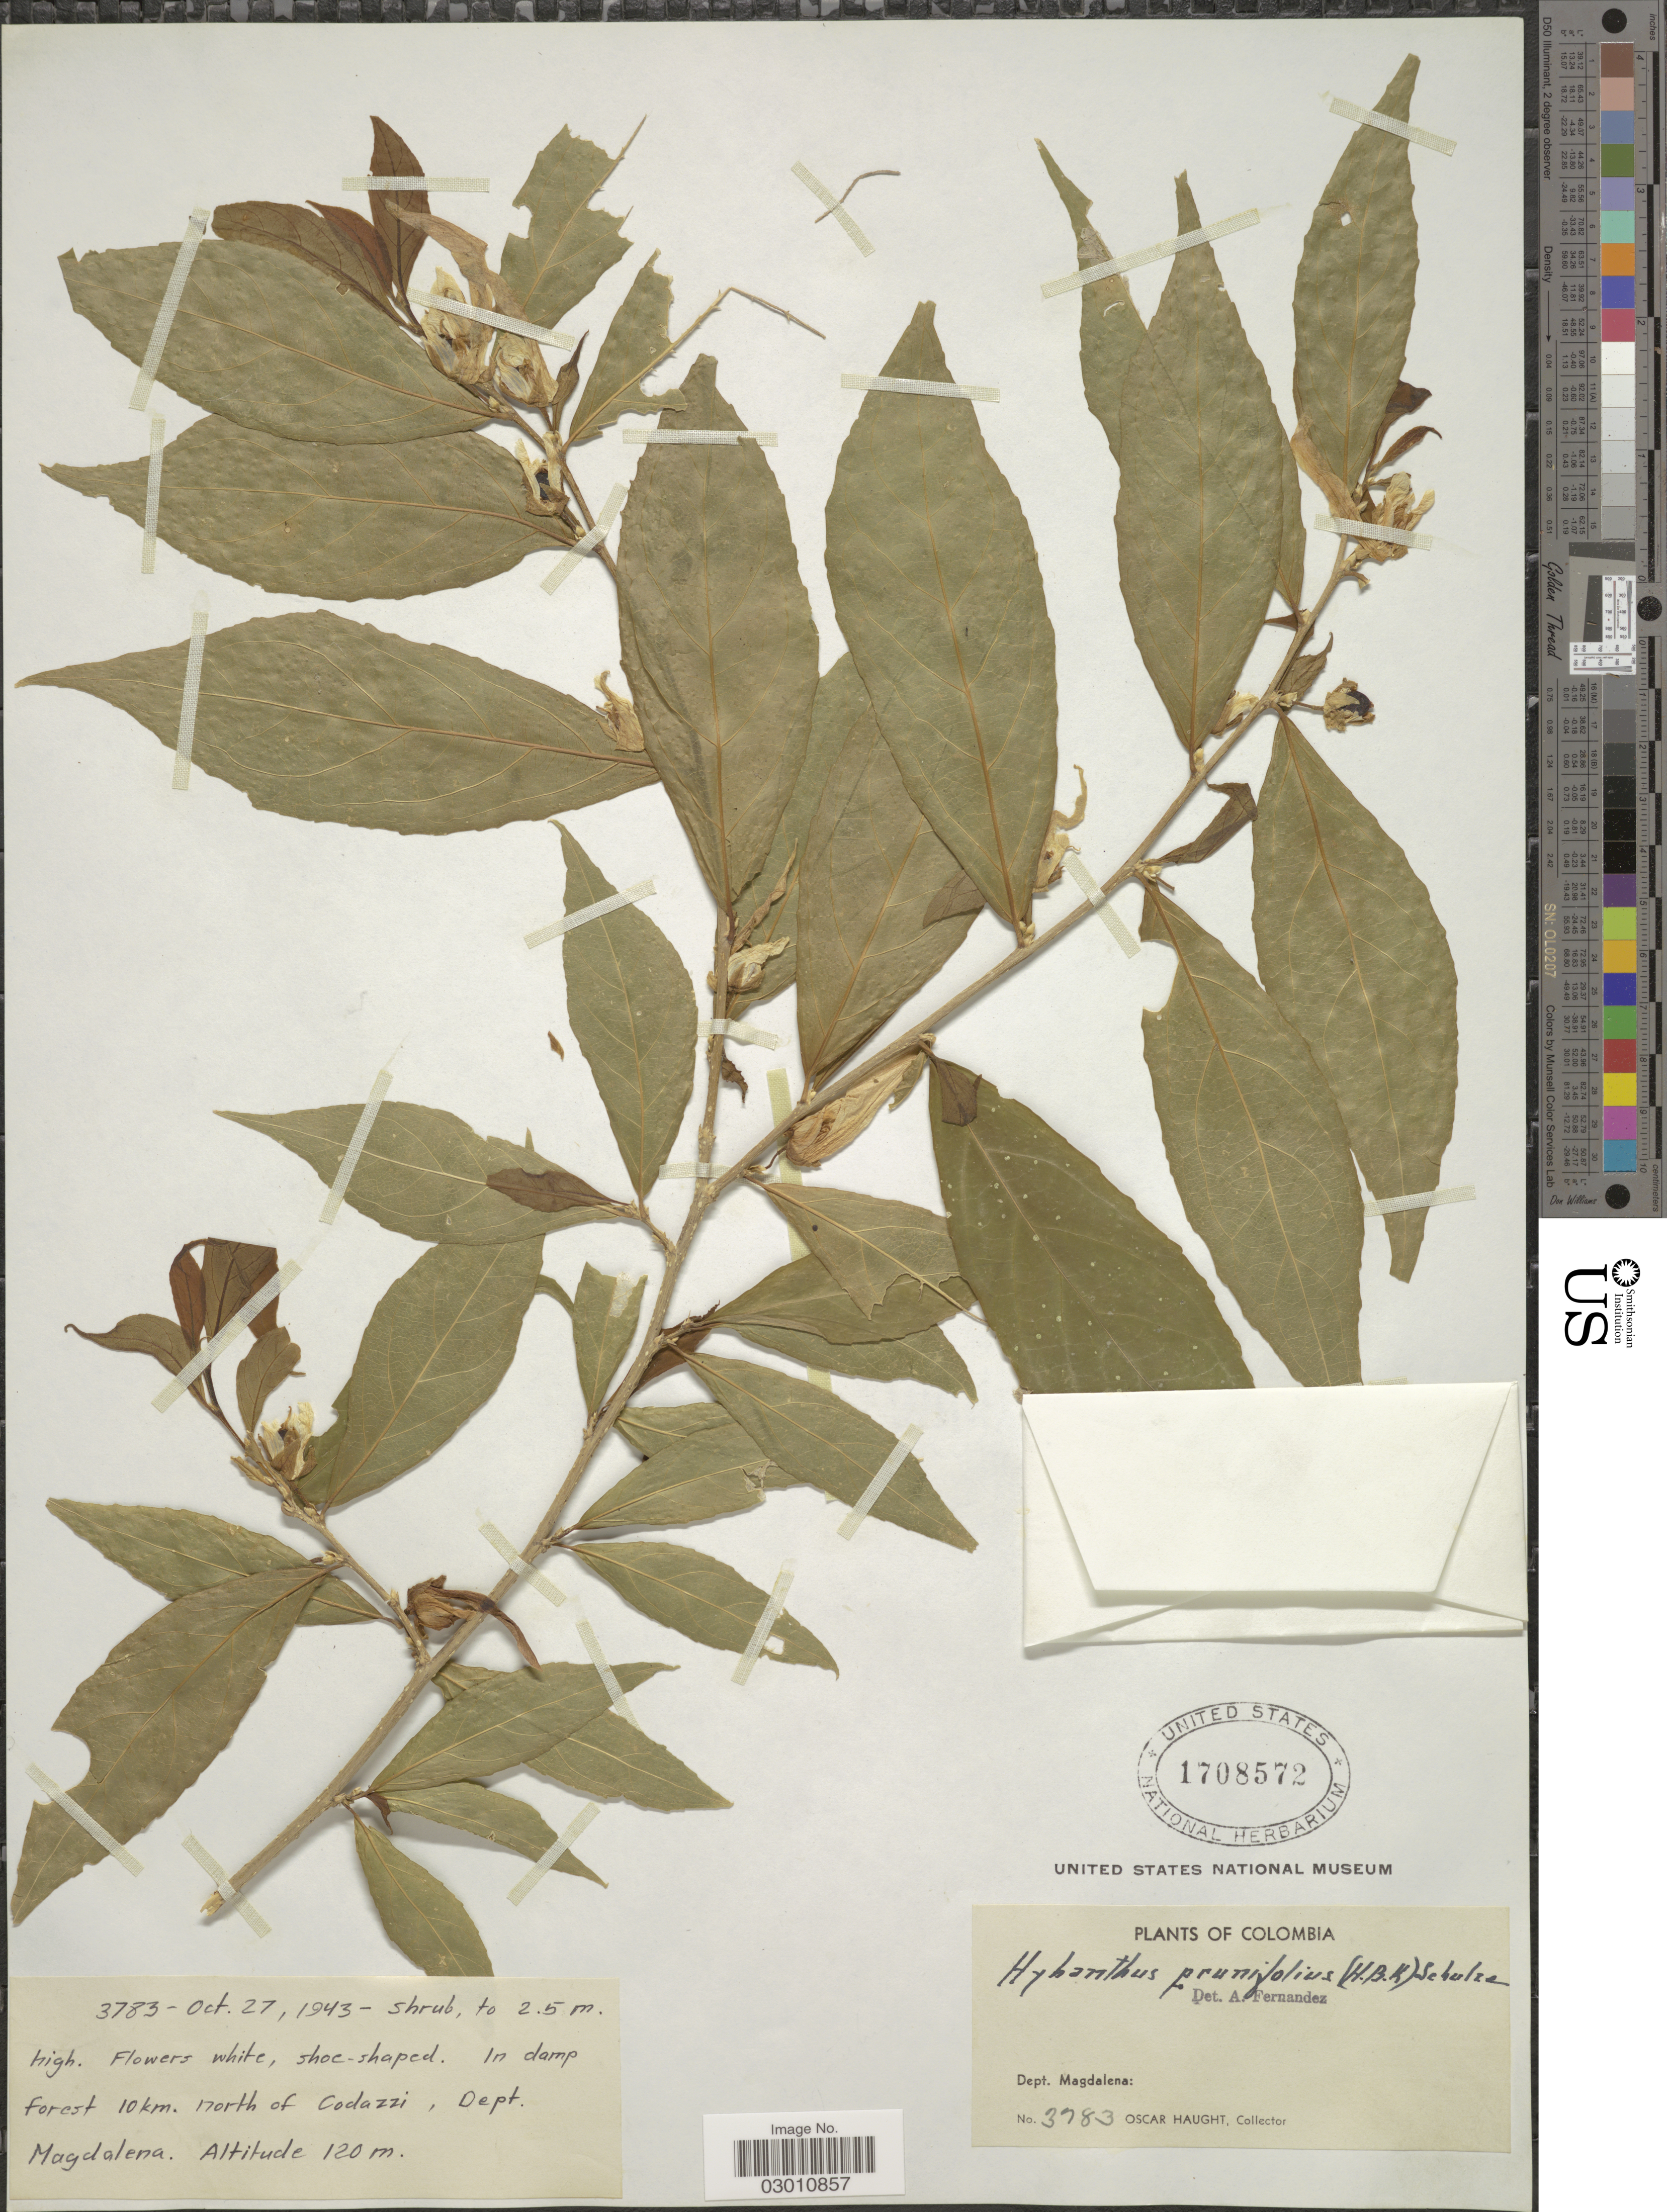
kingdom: Plantae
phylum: Tracheophyta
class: Magnoliopsida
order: Malpighiales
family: Violaceae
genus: Pombalia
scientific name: Pombalia prunifolia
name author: (Humb. & Bonpl. ex Willd.) Paula-Souza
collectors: O. Haught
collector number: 3783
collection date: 1943-10-27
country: Colombia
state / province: Magdalena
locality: Dept. Magdalena. In damp forest 10km. north of Codazzi.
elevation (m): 120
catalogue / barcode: US 1708572